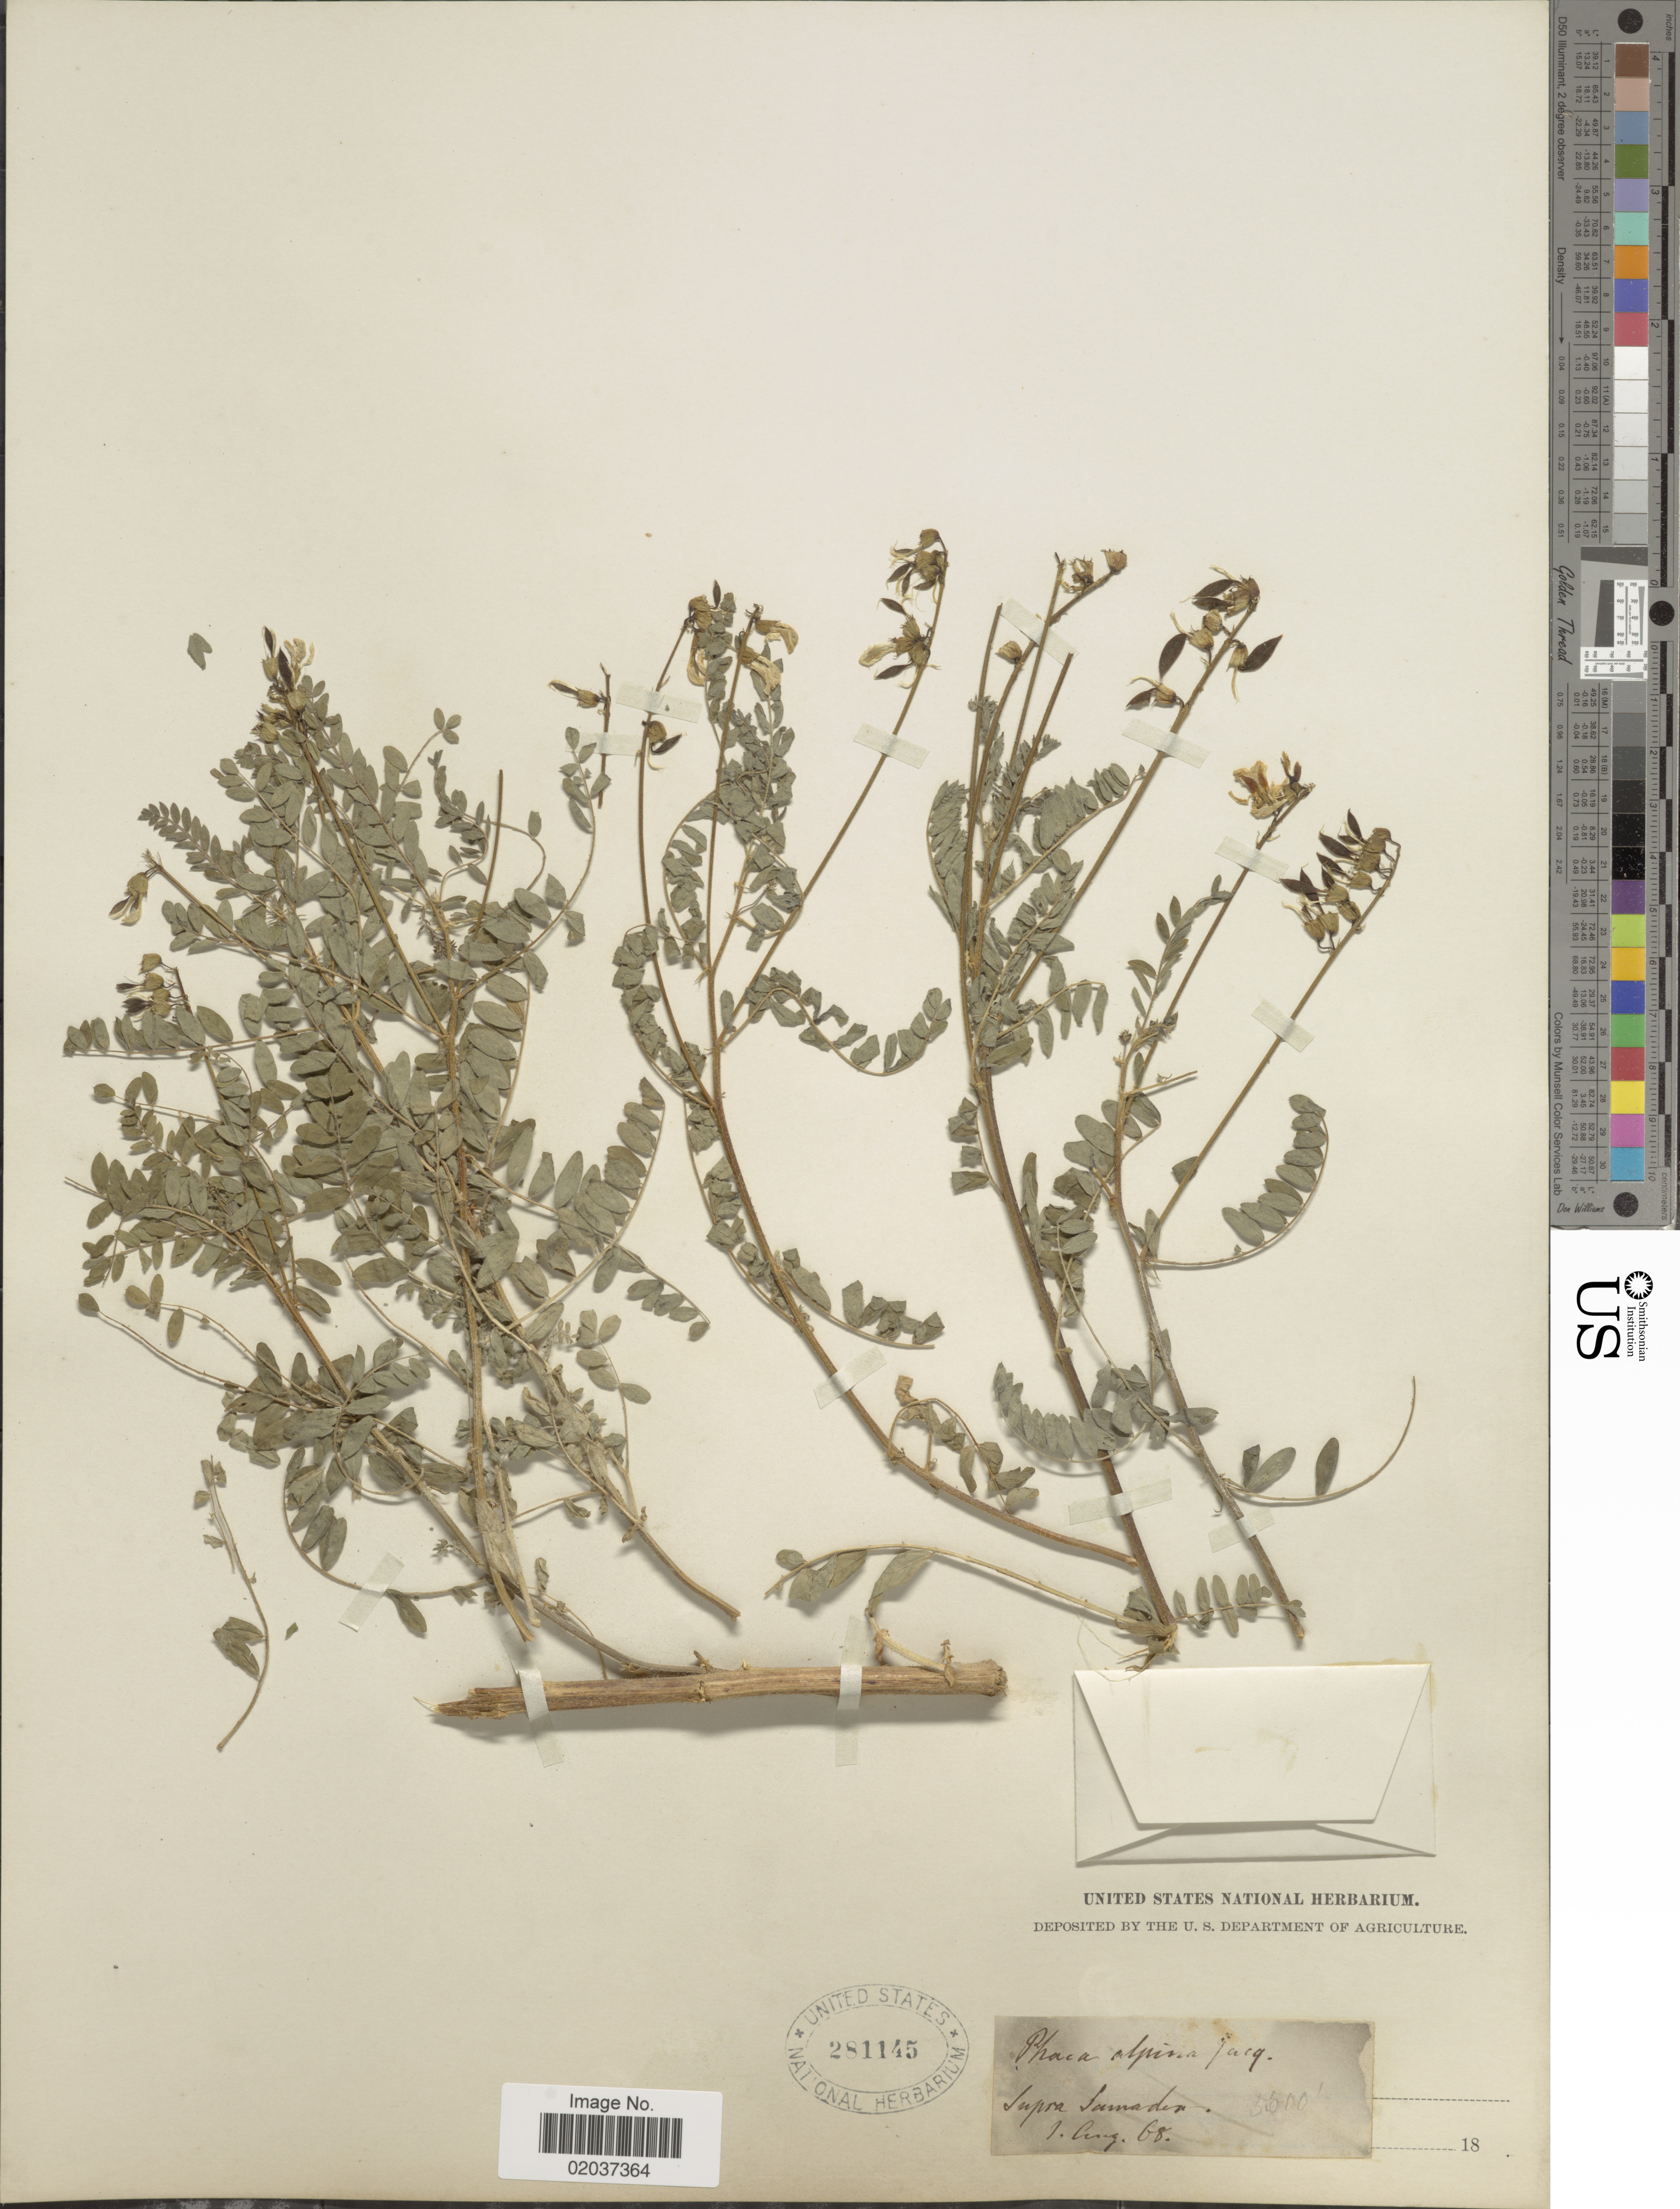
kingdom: Plantae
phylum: Tracheophyta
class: Magnoliopsida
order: Fabales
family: Fabaceae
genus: Astragalus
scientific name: Astragalus penduliflorus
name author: Lam.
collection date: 1868-08-01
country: Switzerland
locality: Supra Samaden.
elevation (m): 1676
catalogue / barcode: US 281145